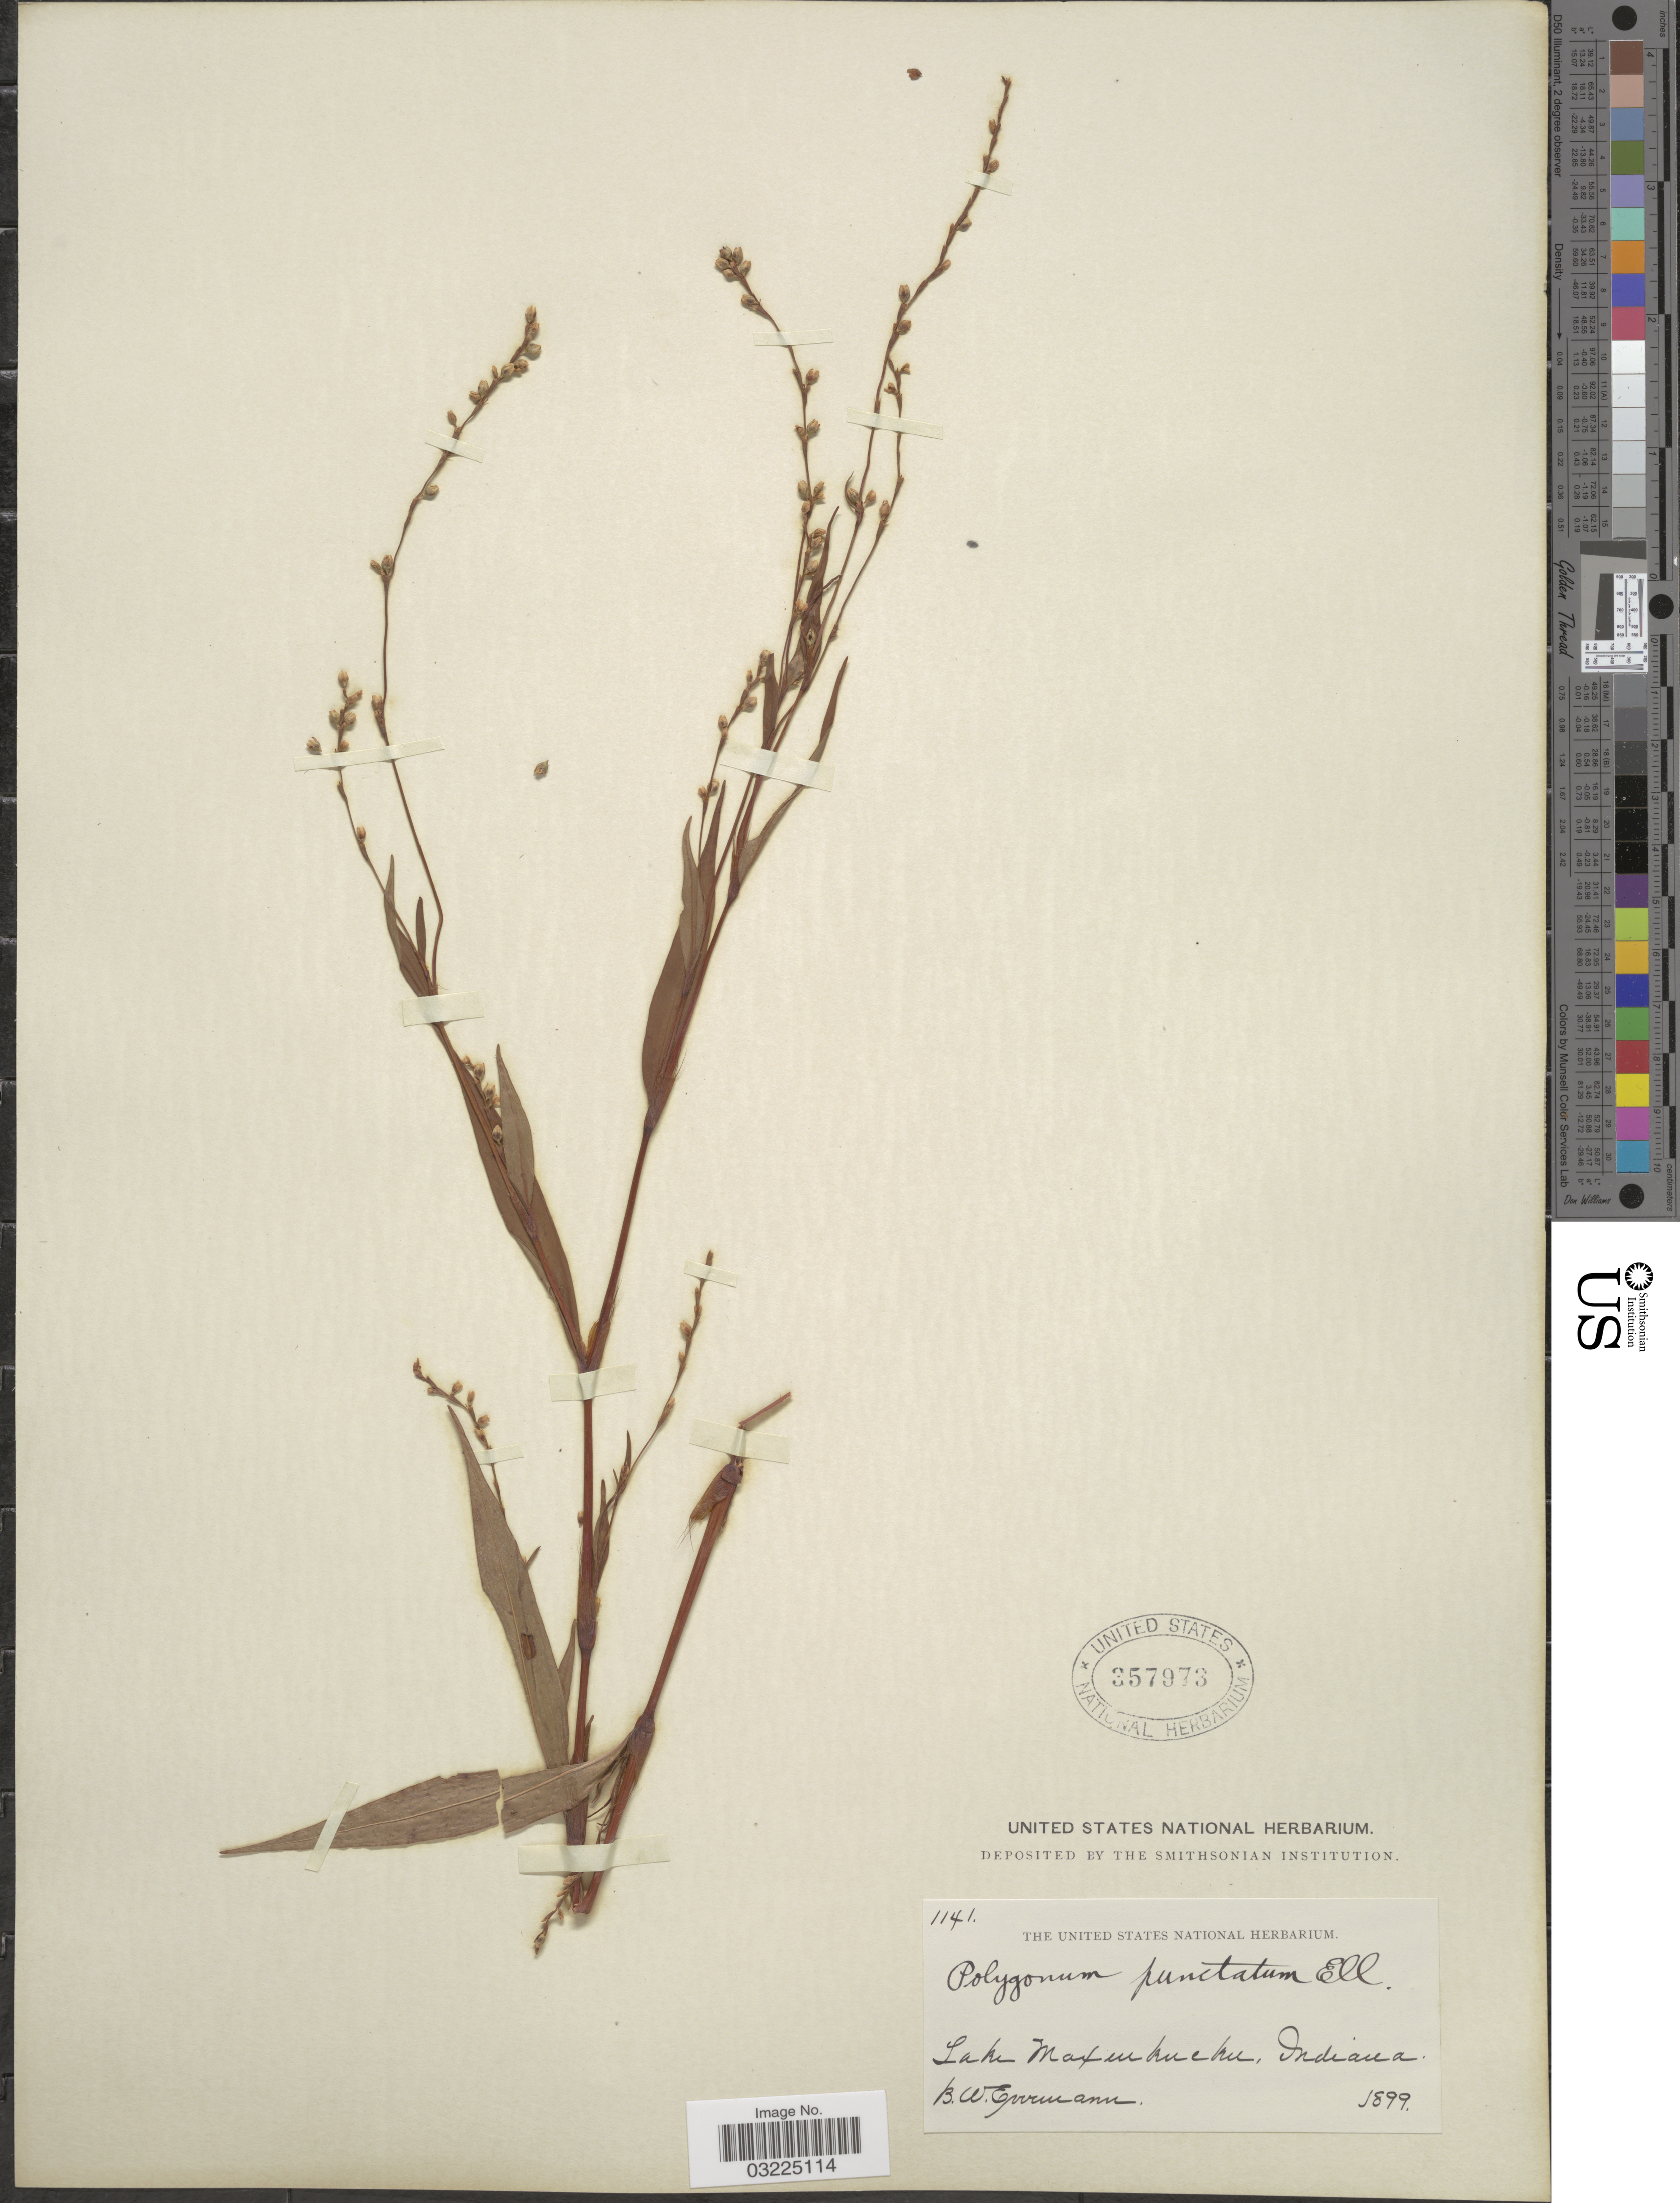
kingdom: Plantae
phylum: Tracheophyta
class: Magnoliopsida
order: Caryophyllales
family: Polygonaceae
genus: Persicaria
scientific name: Persicaria punctata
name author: (Elliott) Small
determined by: Atha, D. E.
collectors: B. W. Evermann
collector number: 1141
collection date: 1899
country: United States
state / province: Indiana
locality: Lake Maxinkuckee.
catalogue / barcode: US 357973